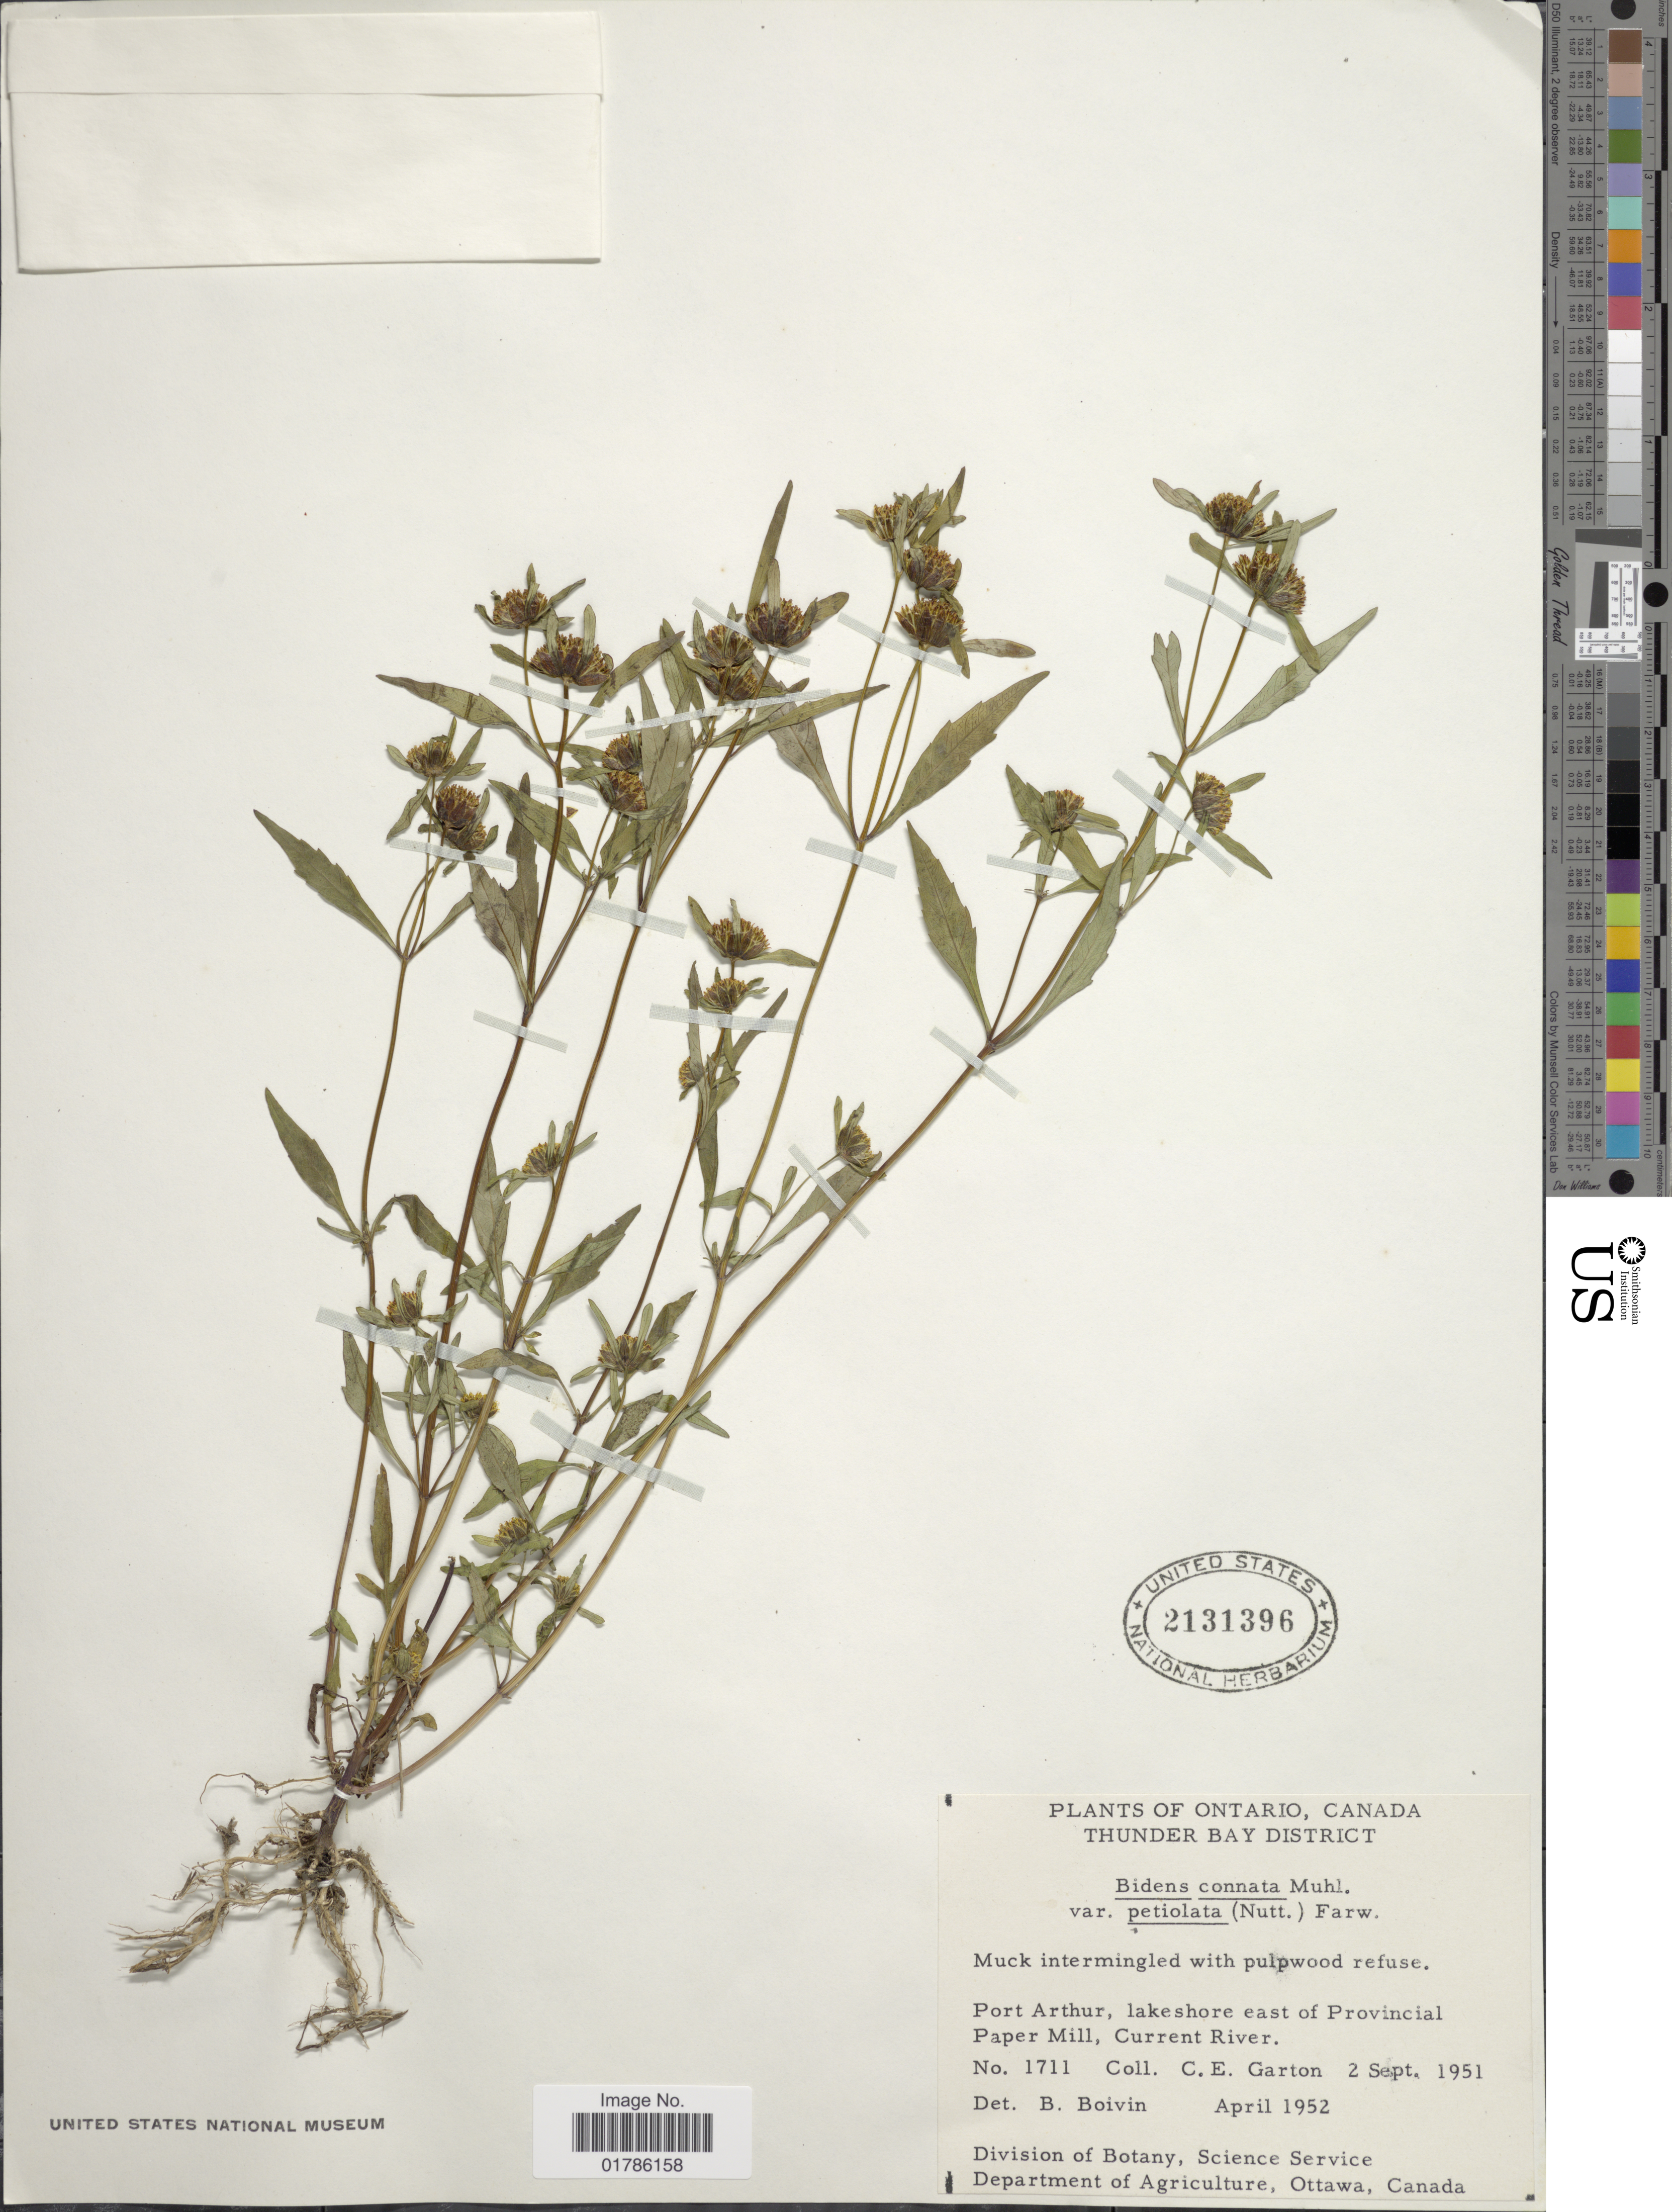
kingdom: Plantae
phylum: Tracheophyta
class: Magnoliopsida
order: Asterales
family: Asteraceae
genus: Bidens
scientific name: Bidens connata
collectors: C. E. Garton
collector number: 1711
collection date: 1951-09-02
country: Canada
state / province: Ontario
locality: Thunder Bay District, Port Arthur, lakeshore east of Provincial Paper Mill, Current River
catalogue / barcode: US 2131396